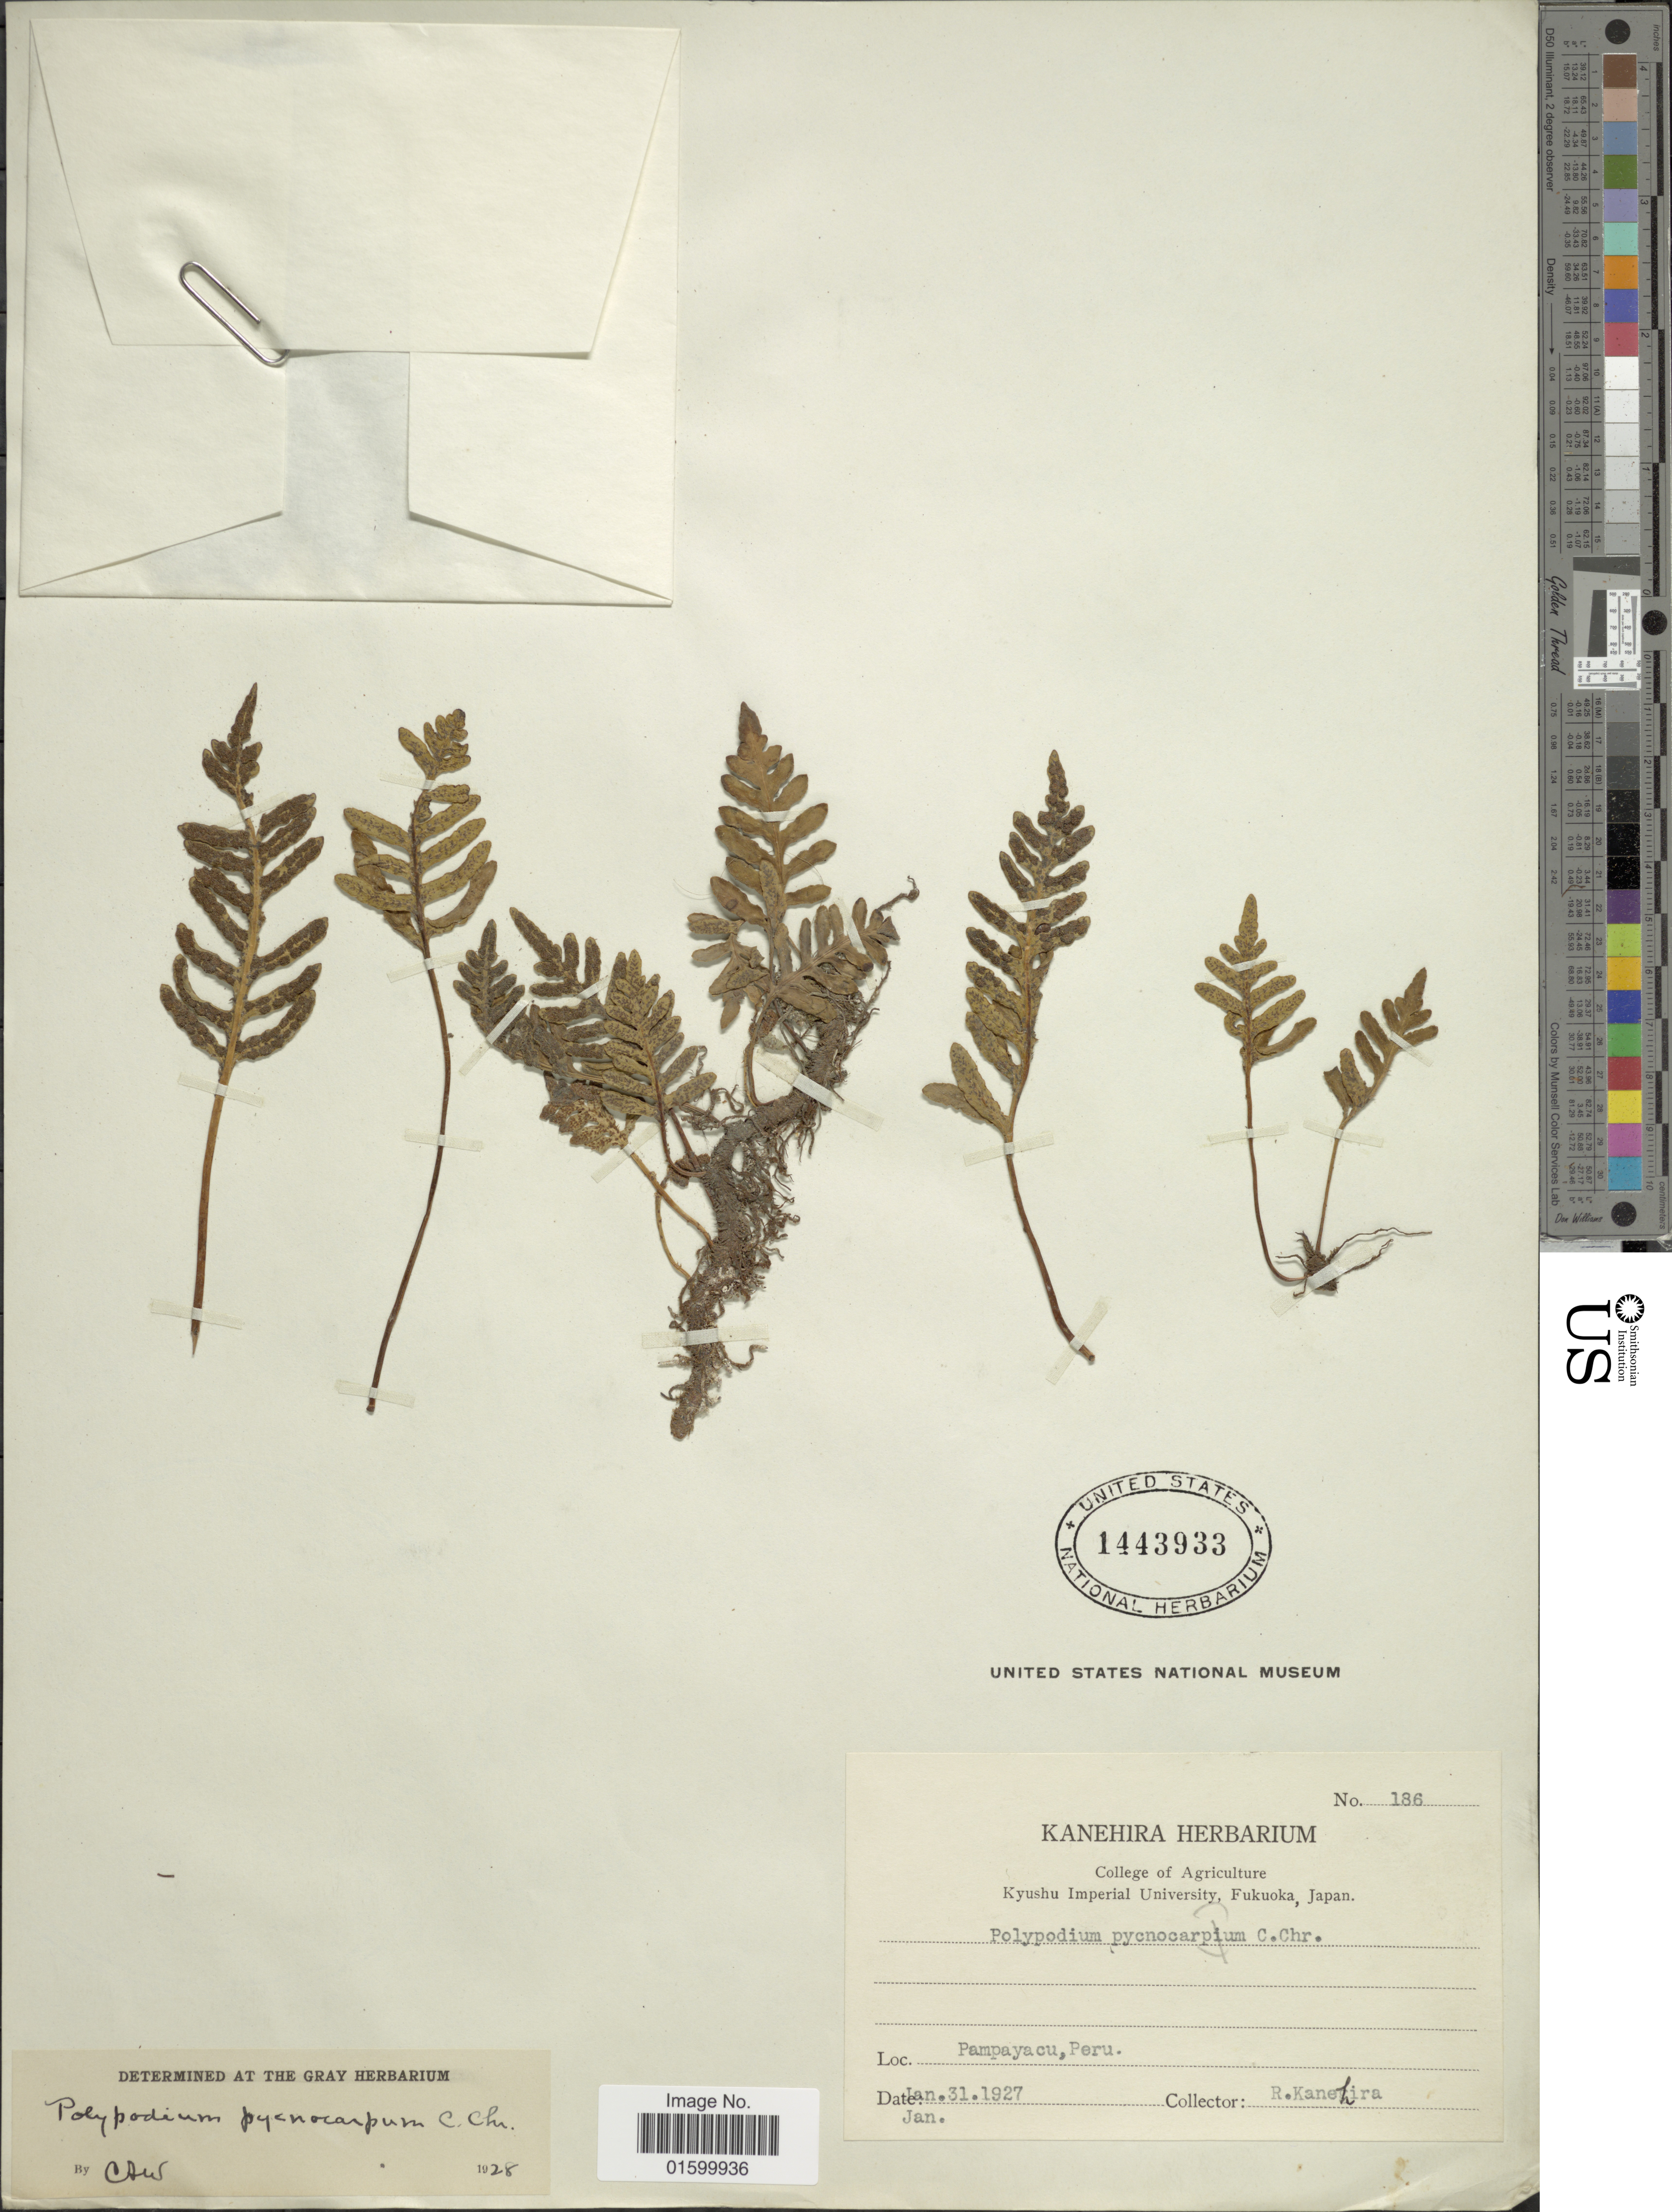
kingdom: Plantae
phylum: Tracheophyta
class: Polypodiopsida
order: Polypodiales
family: Polypodiaceae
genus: Pleopeltis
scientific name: Pleopeltis pycnocarpa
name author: (C. Chr.) A.R. Sm.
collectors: R. Kanehira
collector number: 186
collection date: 1927-01-31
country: Peru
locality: Pampayacu, Peru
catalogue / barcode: US 1443933